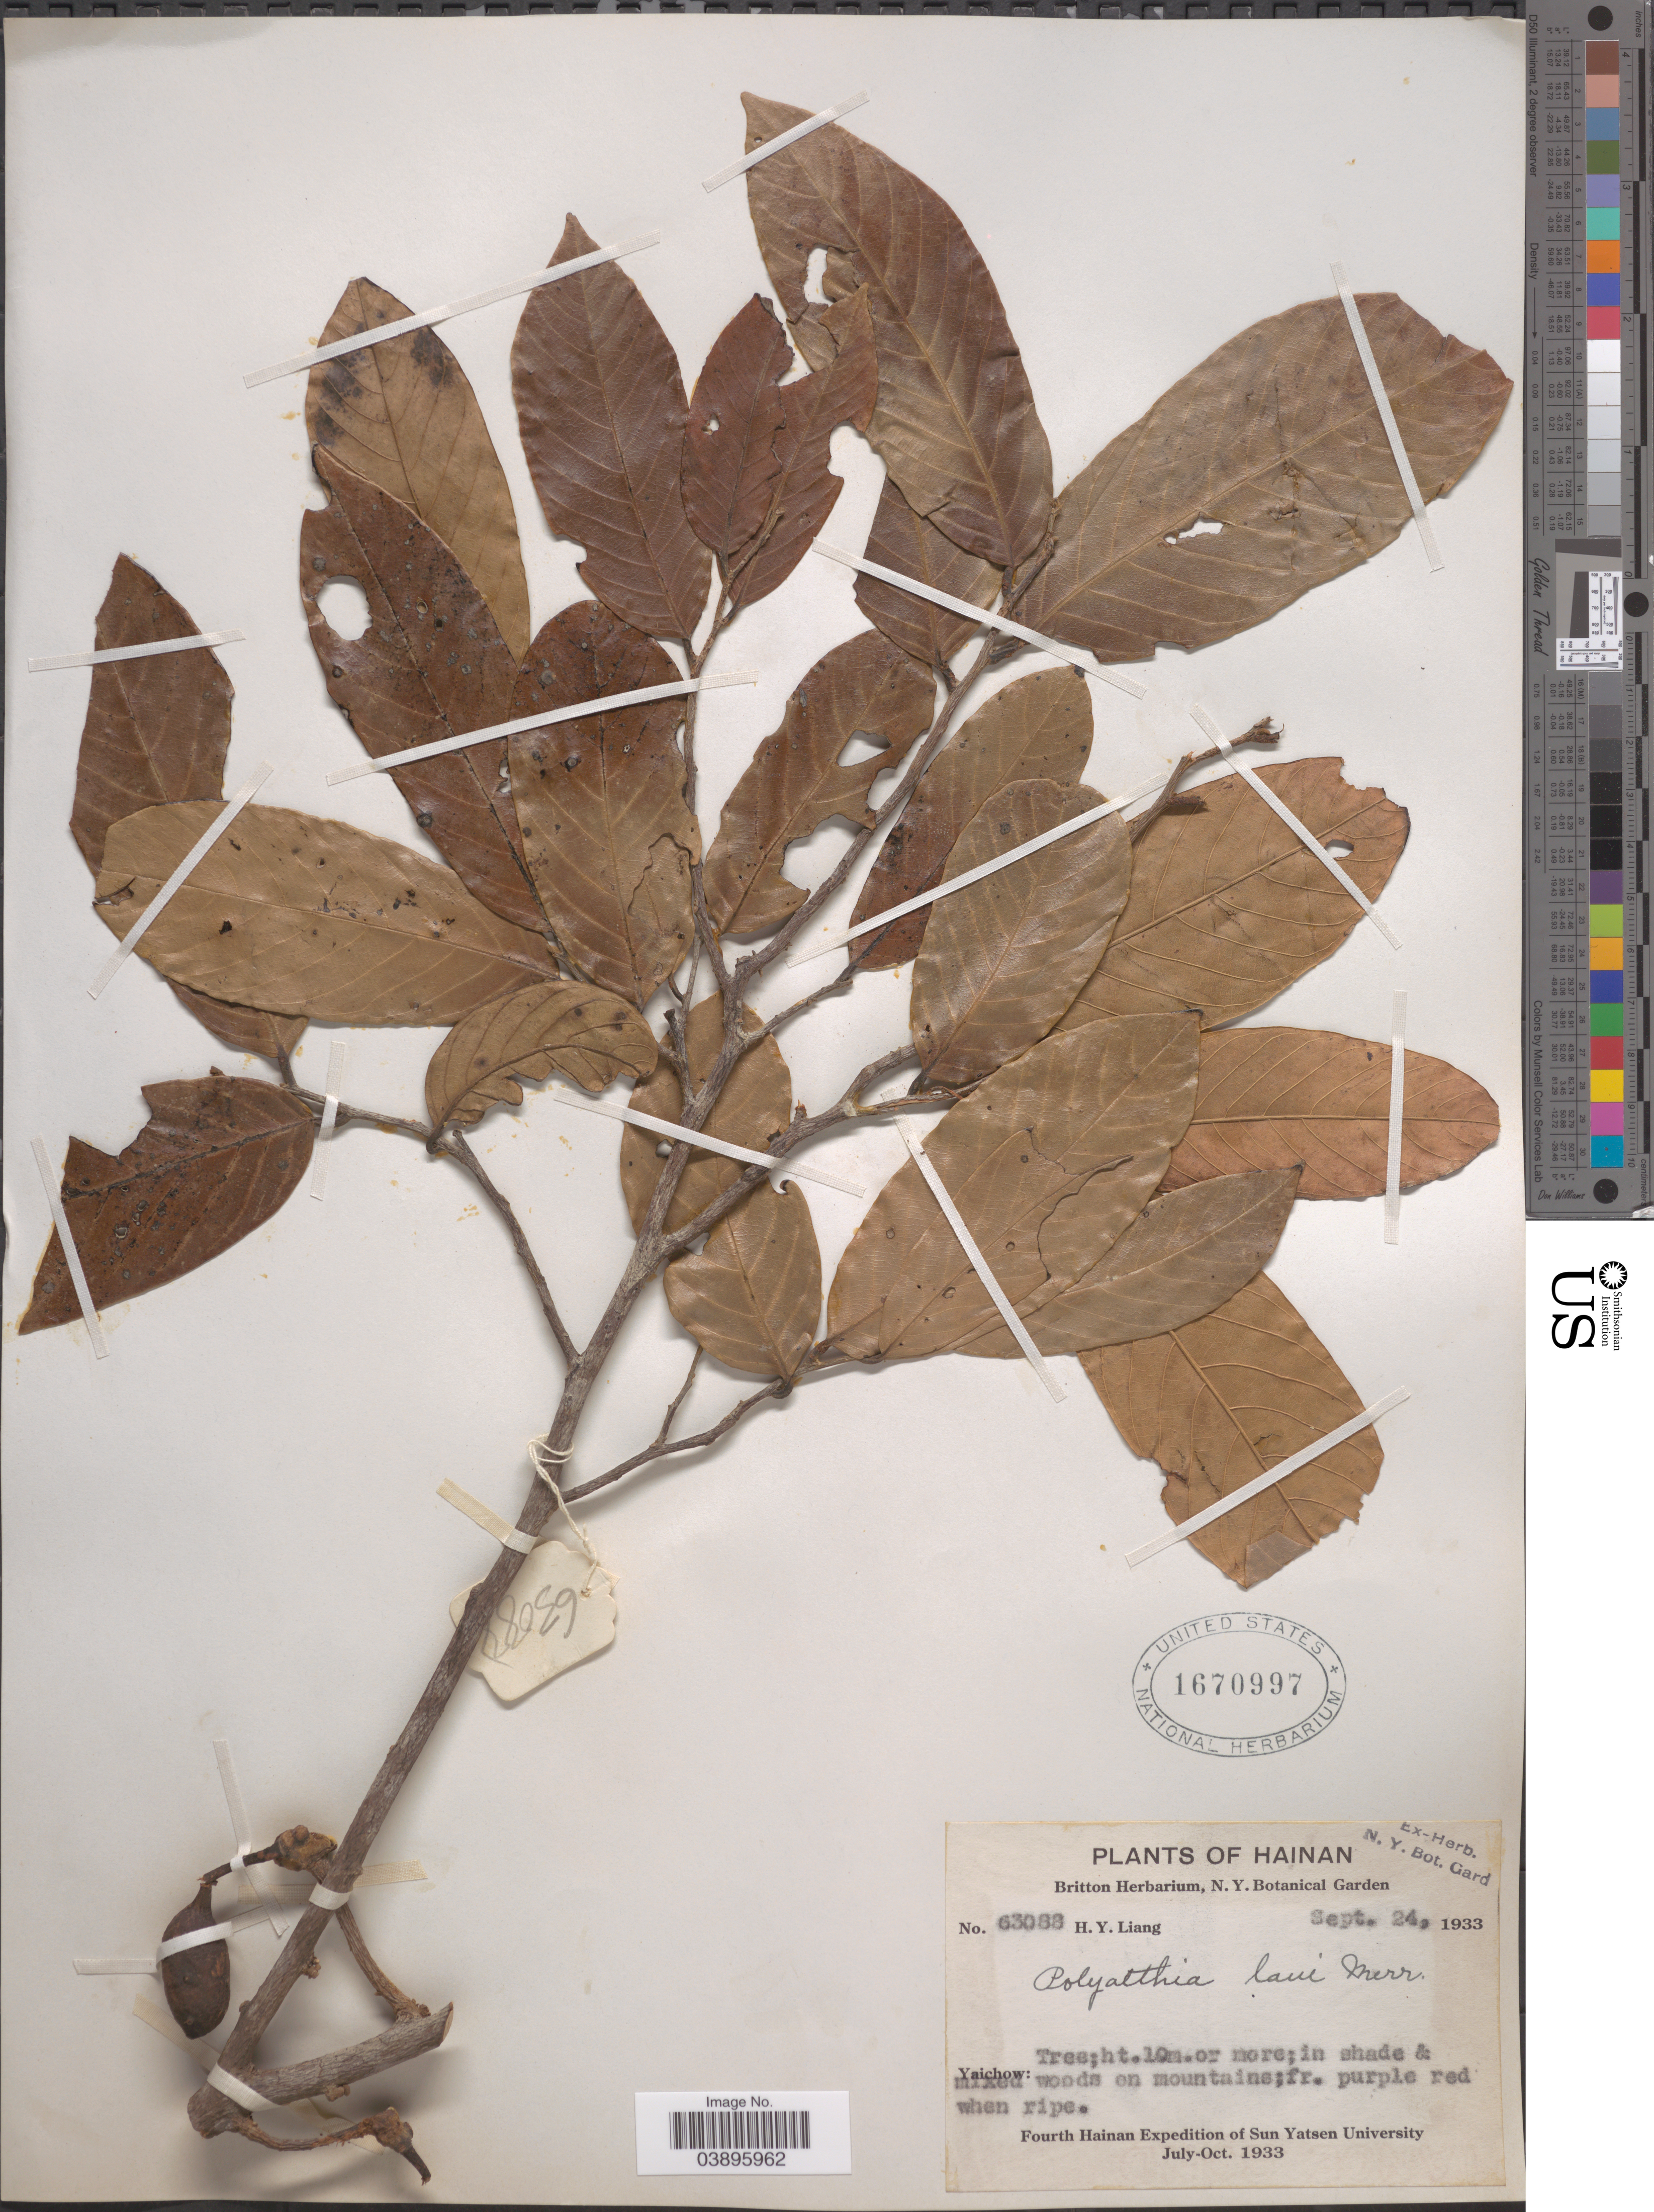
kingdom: Plantae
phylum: Tracheophyta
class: Magnoliopsida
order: Magnoliales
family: Annonaceae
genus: Polyalthia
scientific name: Polyalthia laui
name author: Merr.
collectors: H. Y. Liang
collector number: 63088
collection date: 1933-09-24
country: China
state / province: Hainan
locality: Yaichow.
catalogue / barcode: US 1670997